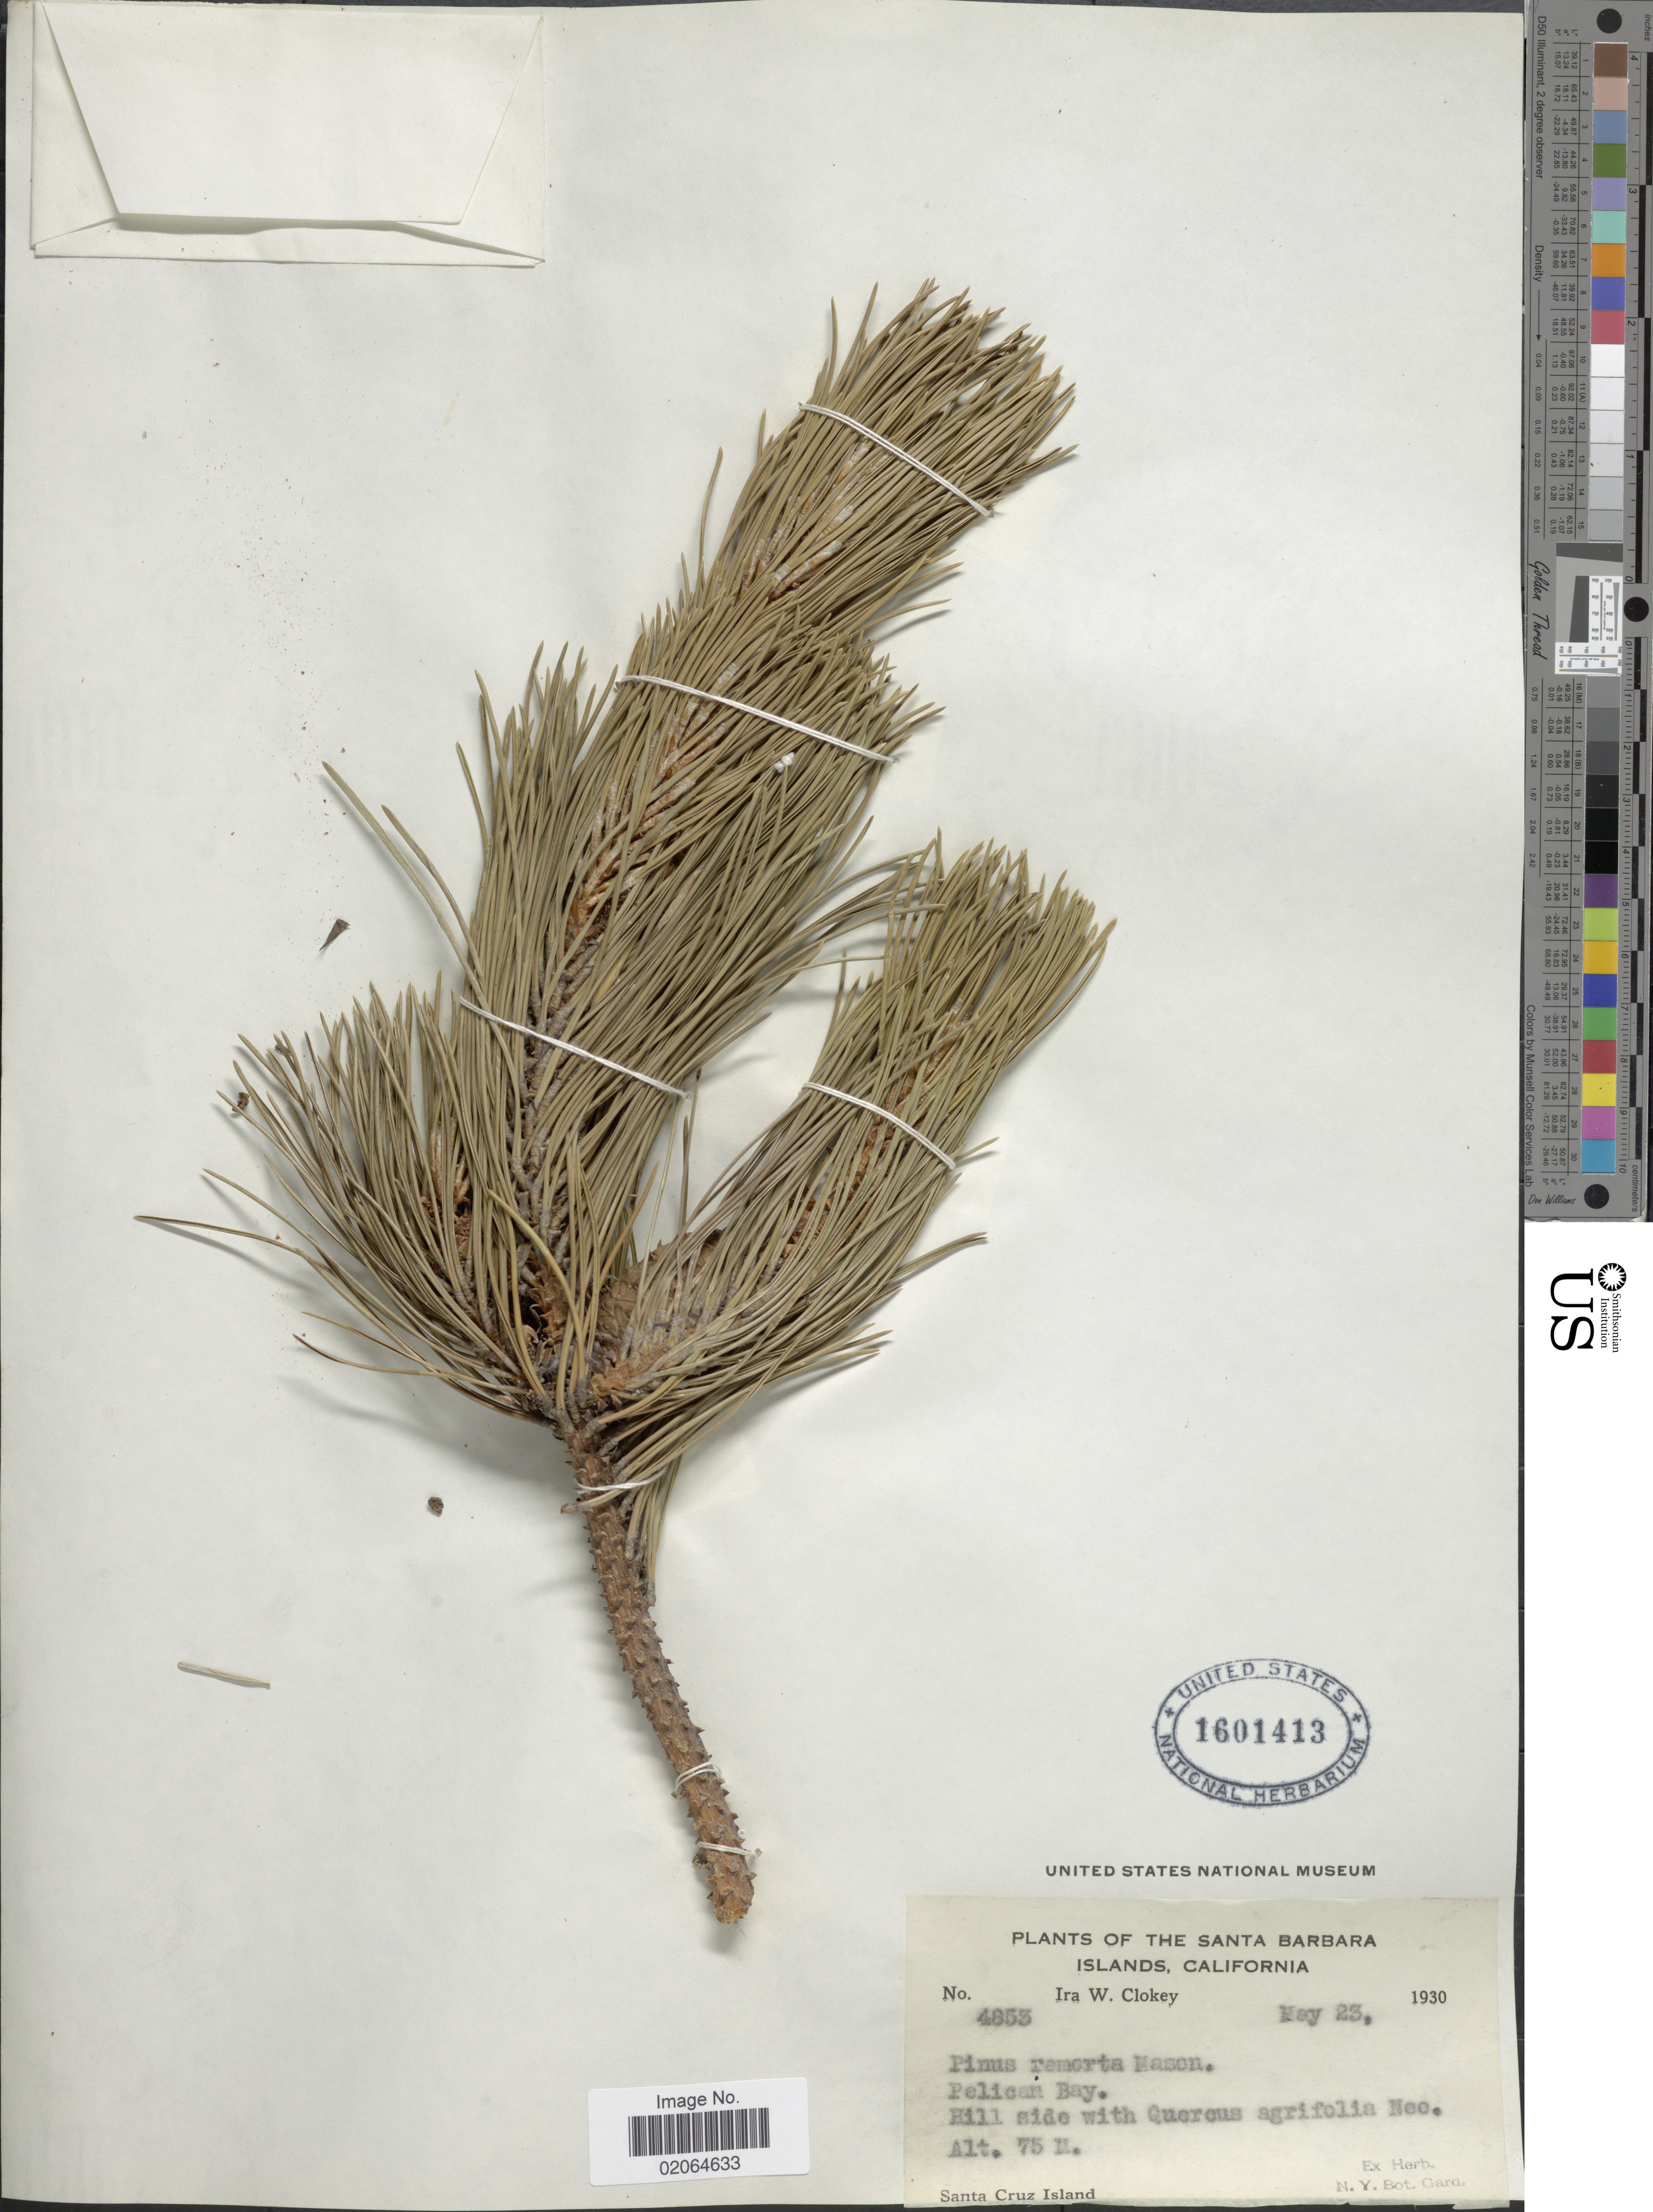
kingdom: Plantae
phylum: Tracheophyta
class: Pinopsida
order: Pinales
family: Pinaceae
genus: Pinus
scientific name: Pinus remota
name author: (Little) D.K. Bailey & D. Hawksw.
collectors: I. W. Clokey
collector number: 4853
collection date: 1930-05-23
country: United States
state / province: California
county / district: Santa Barbara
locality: Santa Barbara Islands. Pelican Bay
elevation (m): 75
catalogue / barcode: US 1601413